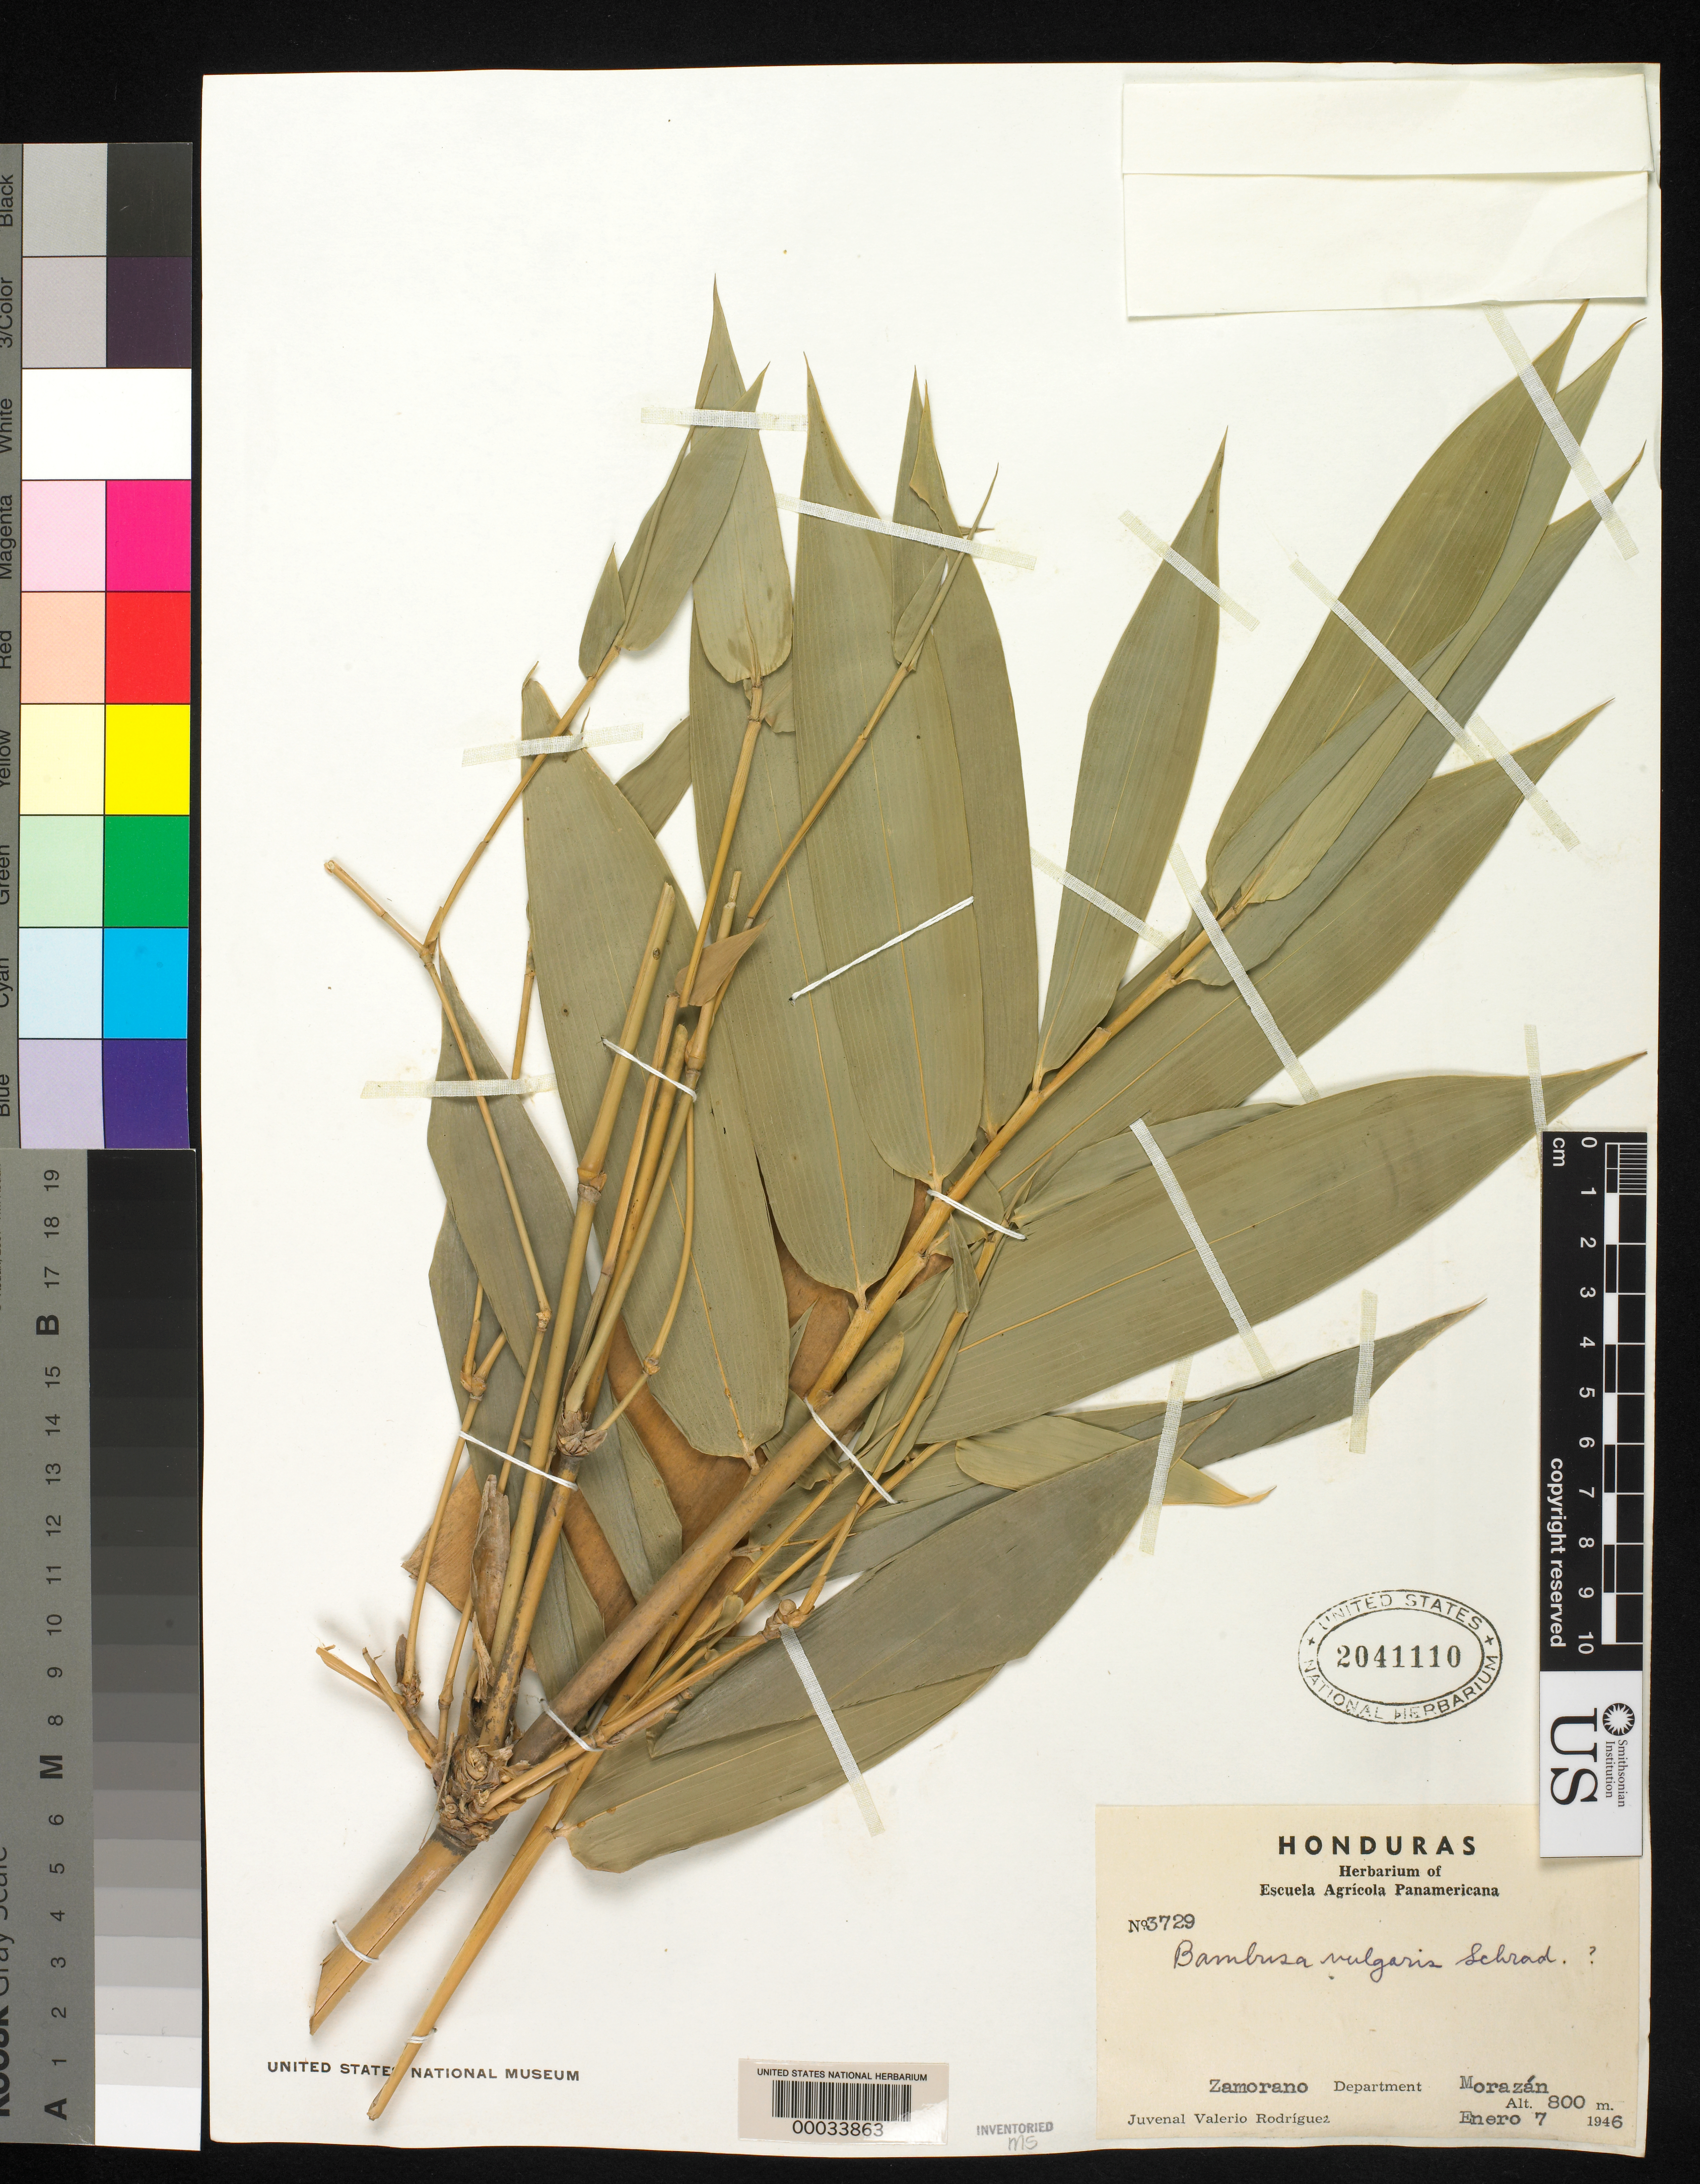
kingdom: Plantae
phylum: Tracheophyta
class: Liliopsida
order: Poales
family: Poaceae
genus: Bambusa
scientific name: Bambusa vulgaris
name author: Schrad. ex J.C. Wendl.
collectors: J. Rodriguez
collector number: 3729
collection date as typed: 07 Jan 1946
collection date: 1946-01-07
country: Honduras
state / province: Fco. Morazán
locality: Zamorano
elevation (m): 800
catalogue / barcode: US 2041110